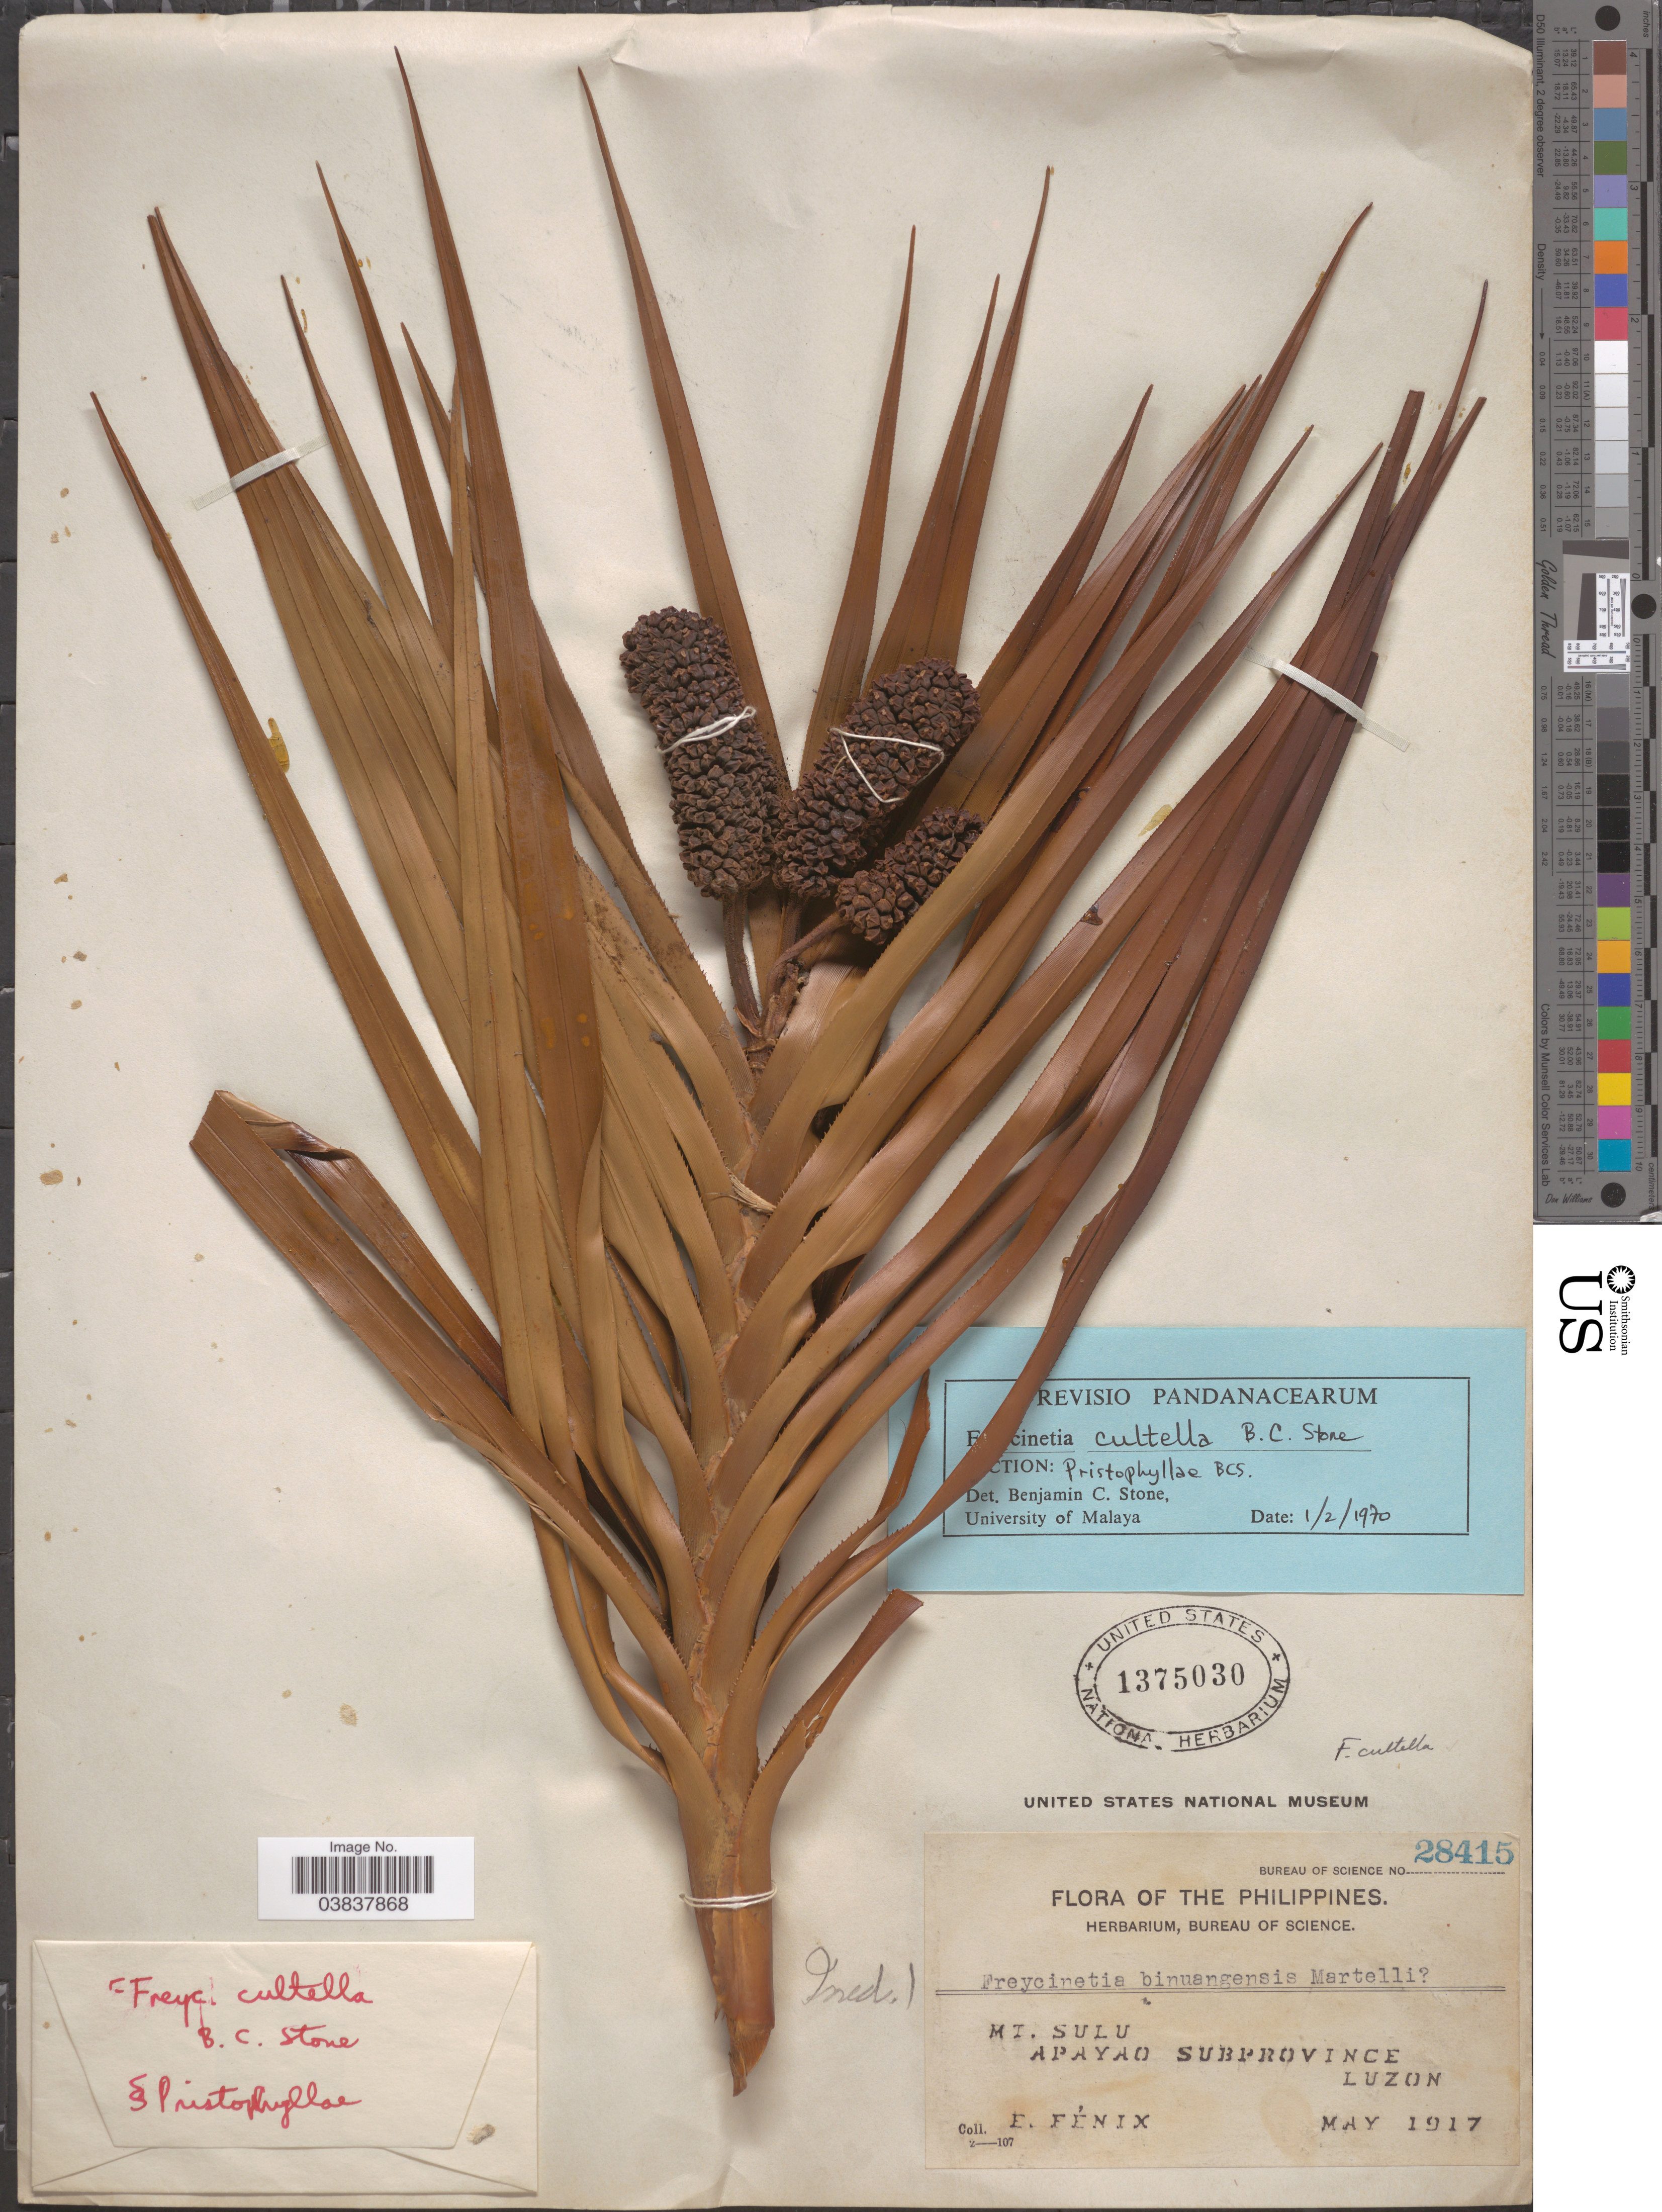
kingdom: Plantae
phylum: Tracheophyta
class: Liliopsida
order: Pandanales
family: Pandanaceae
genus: Freycinetia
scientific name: Freycinetia cultella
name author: B.C. Stone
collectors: E. Fénix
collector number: Bureau of Science 28415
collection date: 1917-05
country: Philippines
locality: Mt. Sulu, Apayao Subprovince, Luzon.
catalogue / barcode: US 1375030